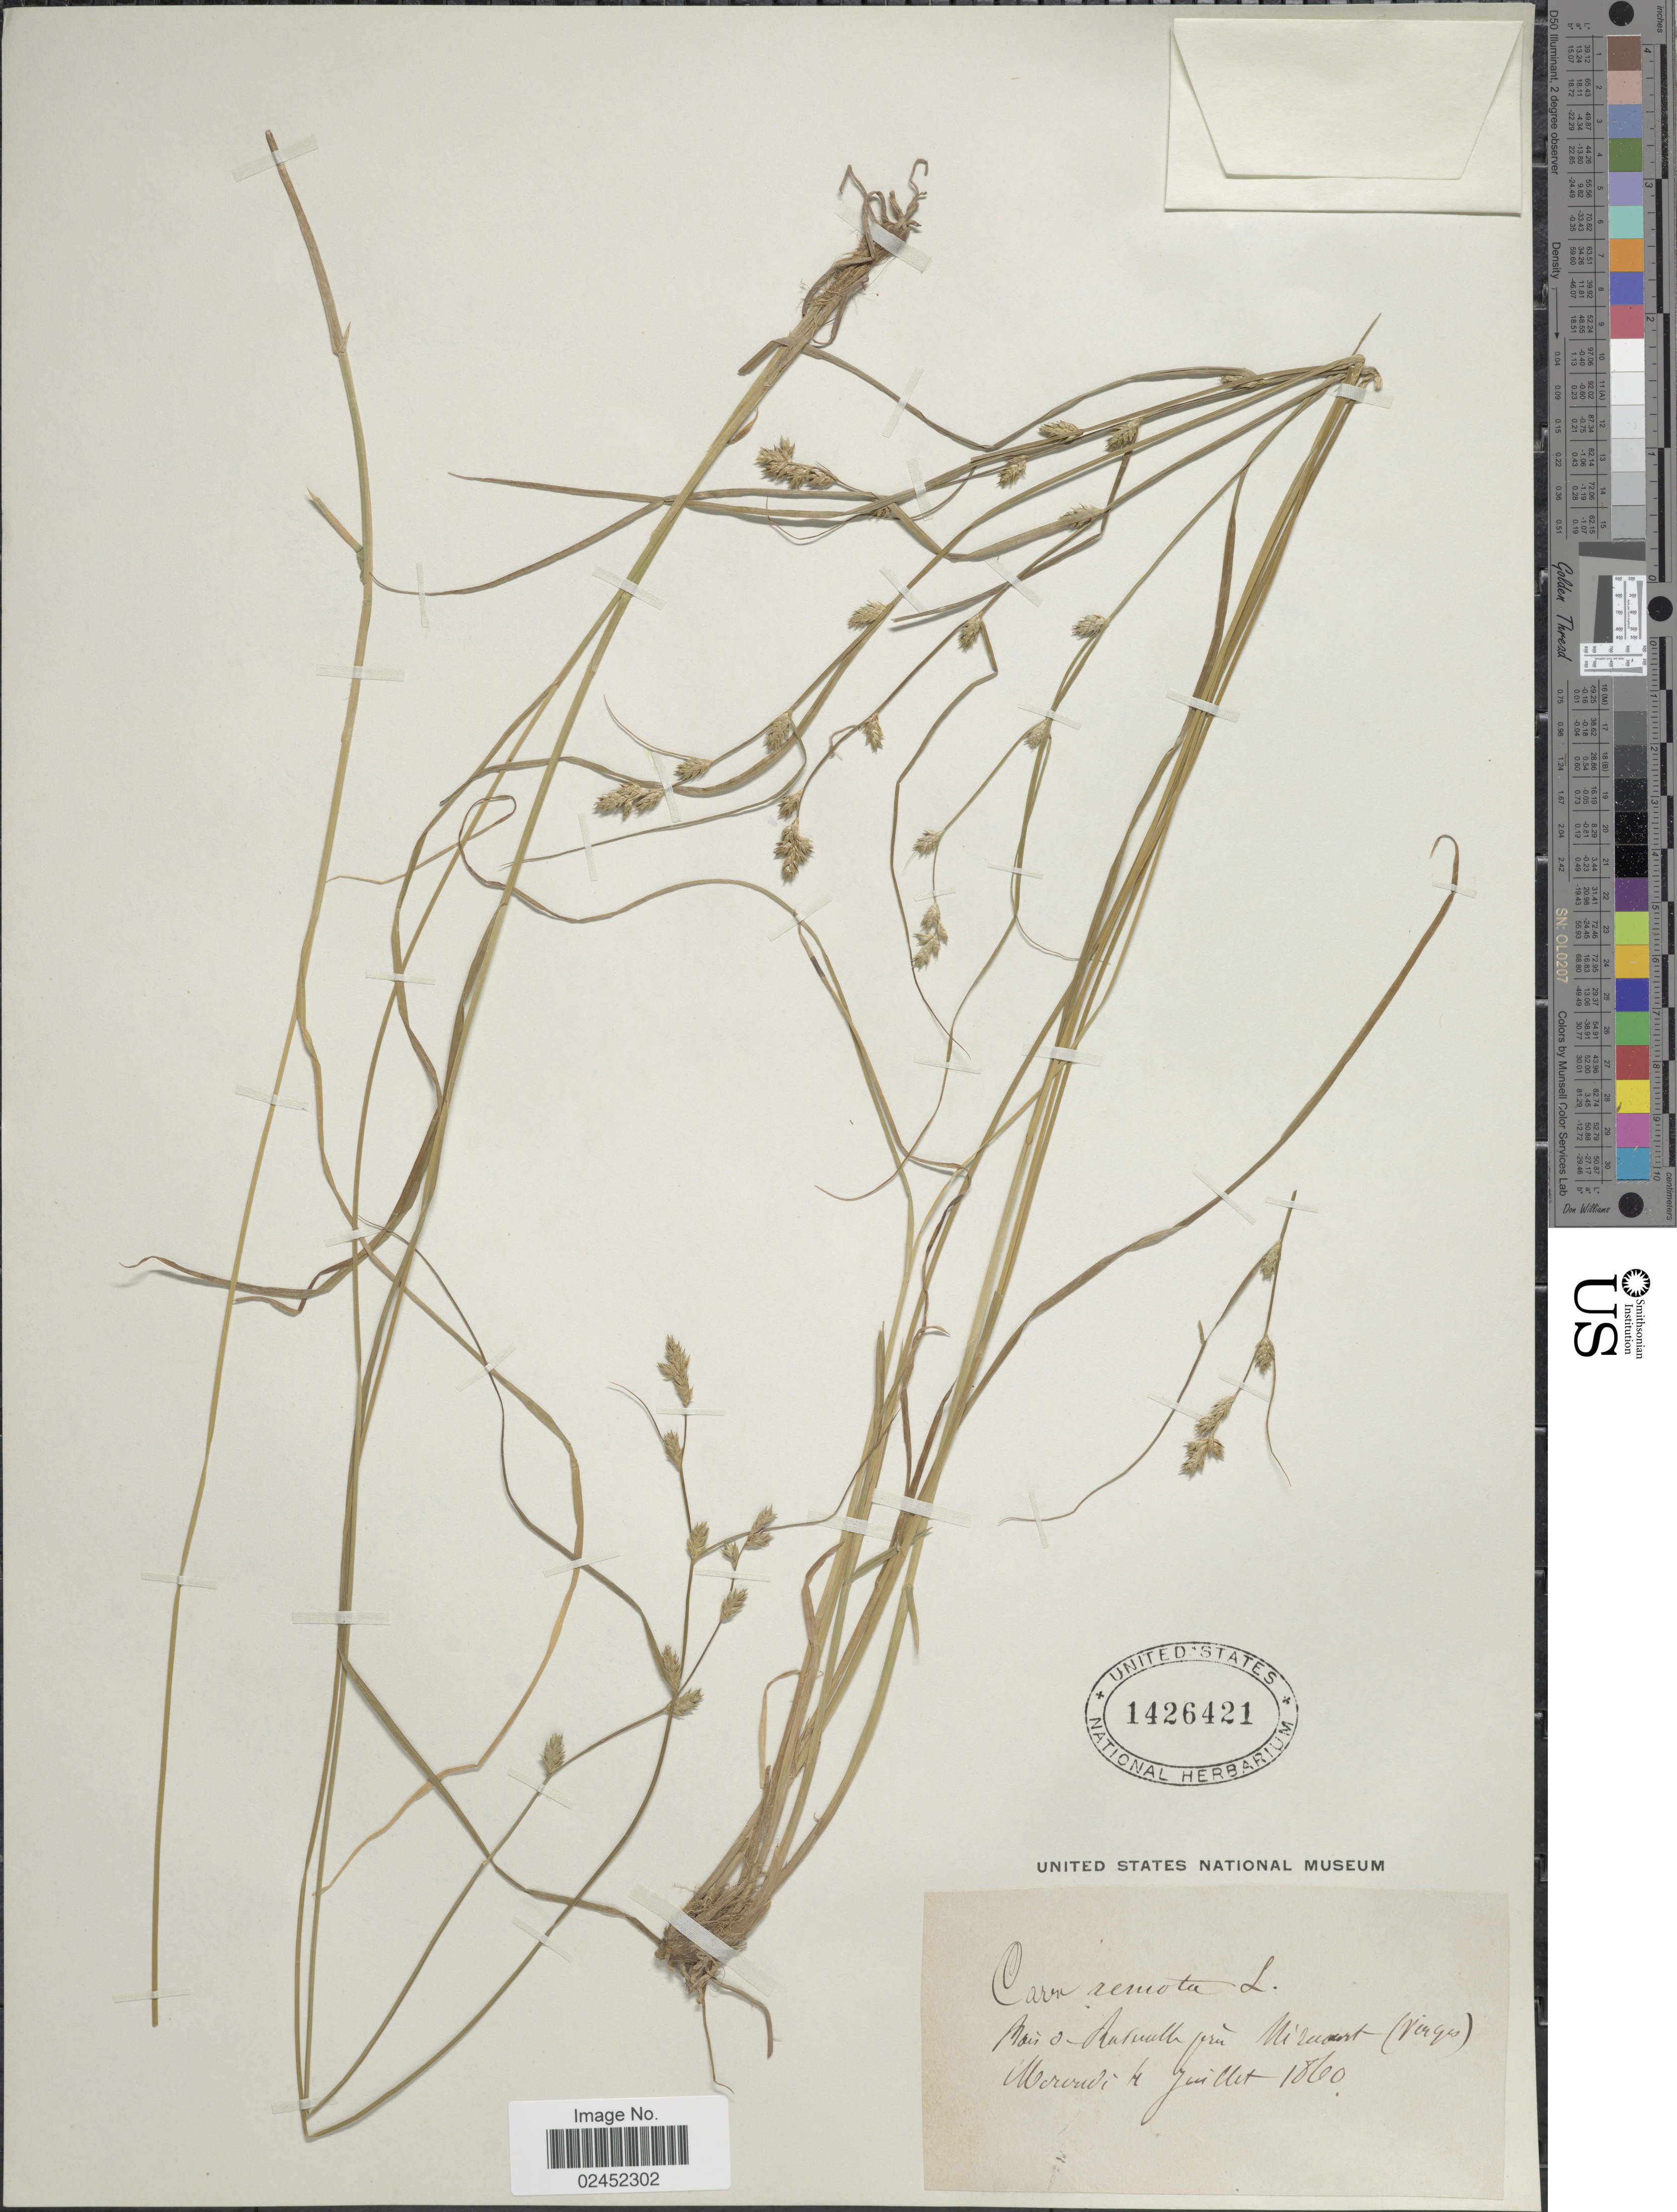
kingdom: Plantae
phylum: Tracheophyta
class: Liliopsida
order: Poales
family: Cyperaceae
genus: Carex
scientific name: Carex remota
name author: L.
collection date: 1860-07-04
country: France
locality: Bois de R [illegible text] pres Mir [illegible text] (Virges) [interpreted]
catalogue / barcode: US 1426421